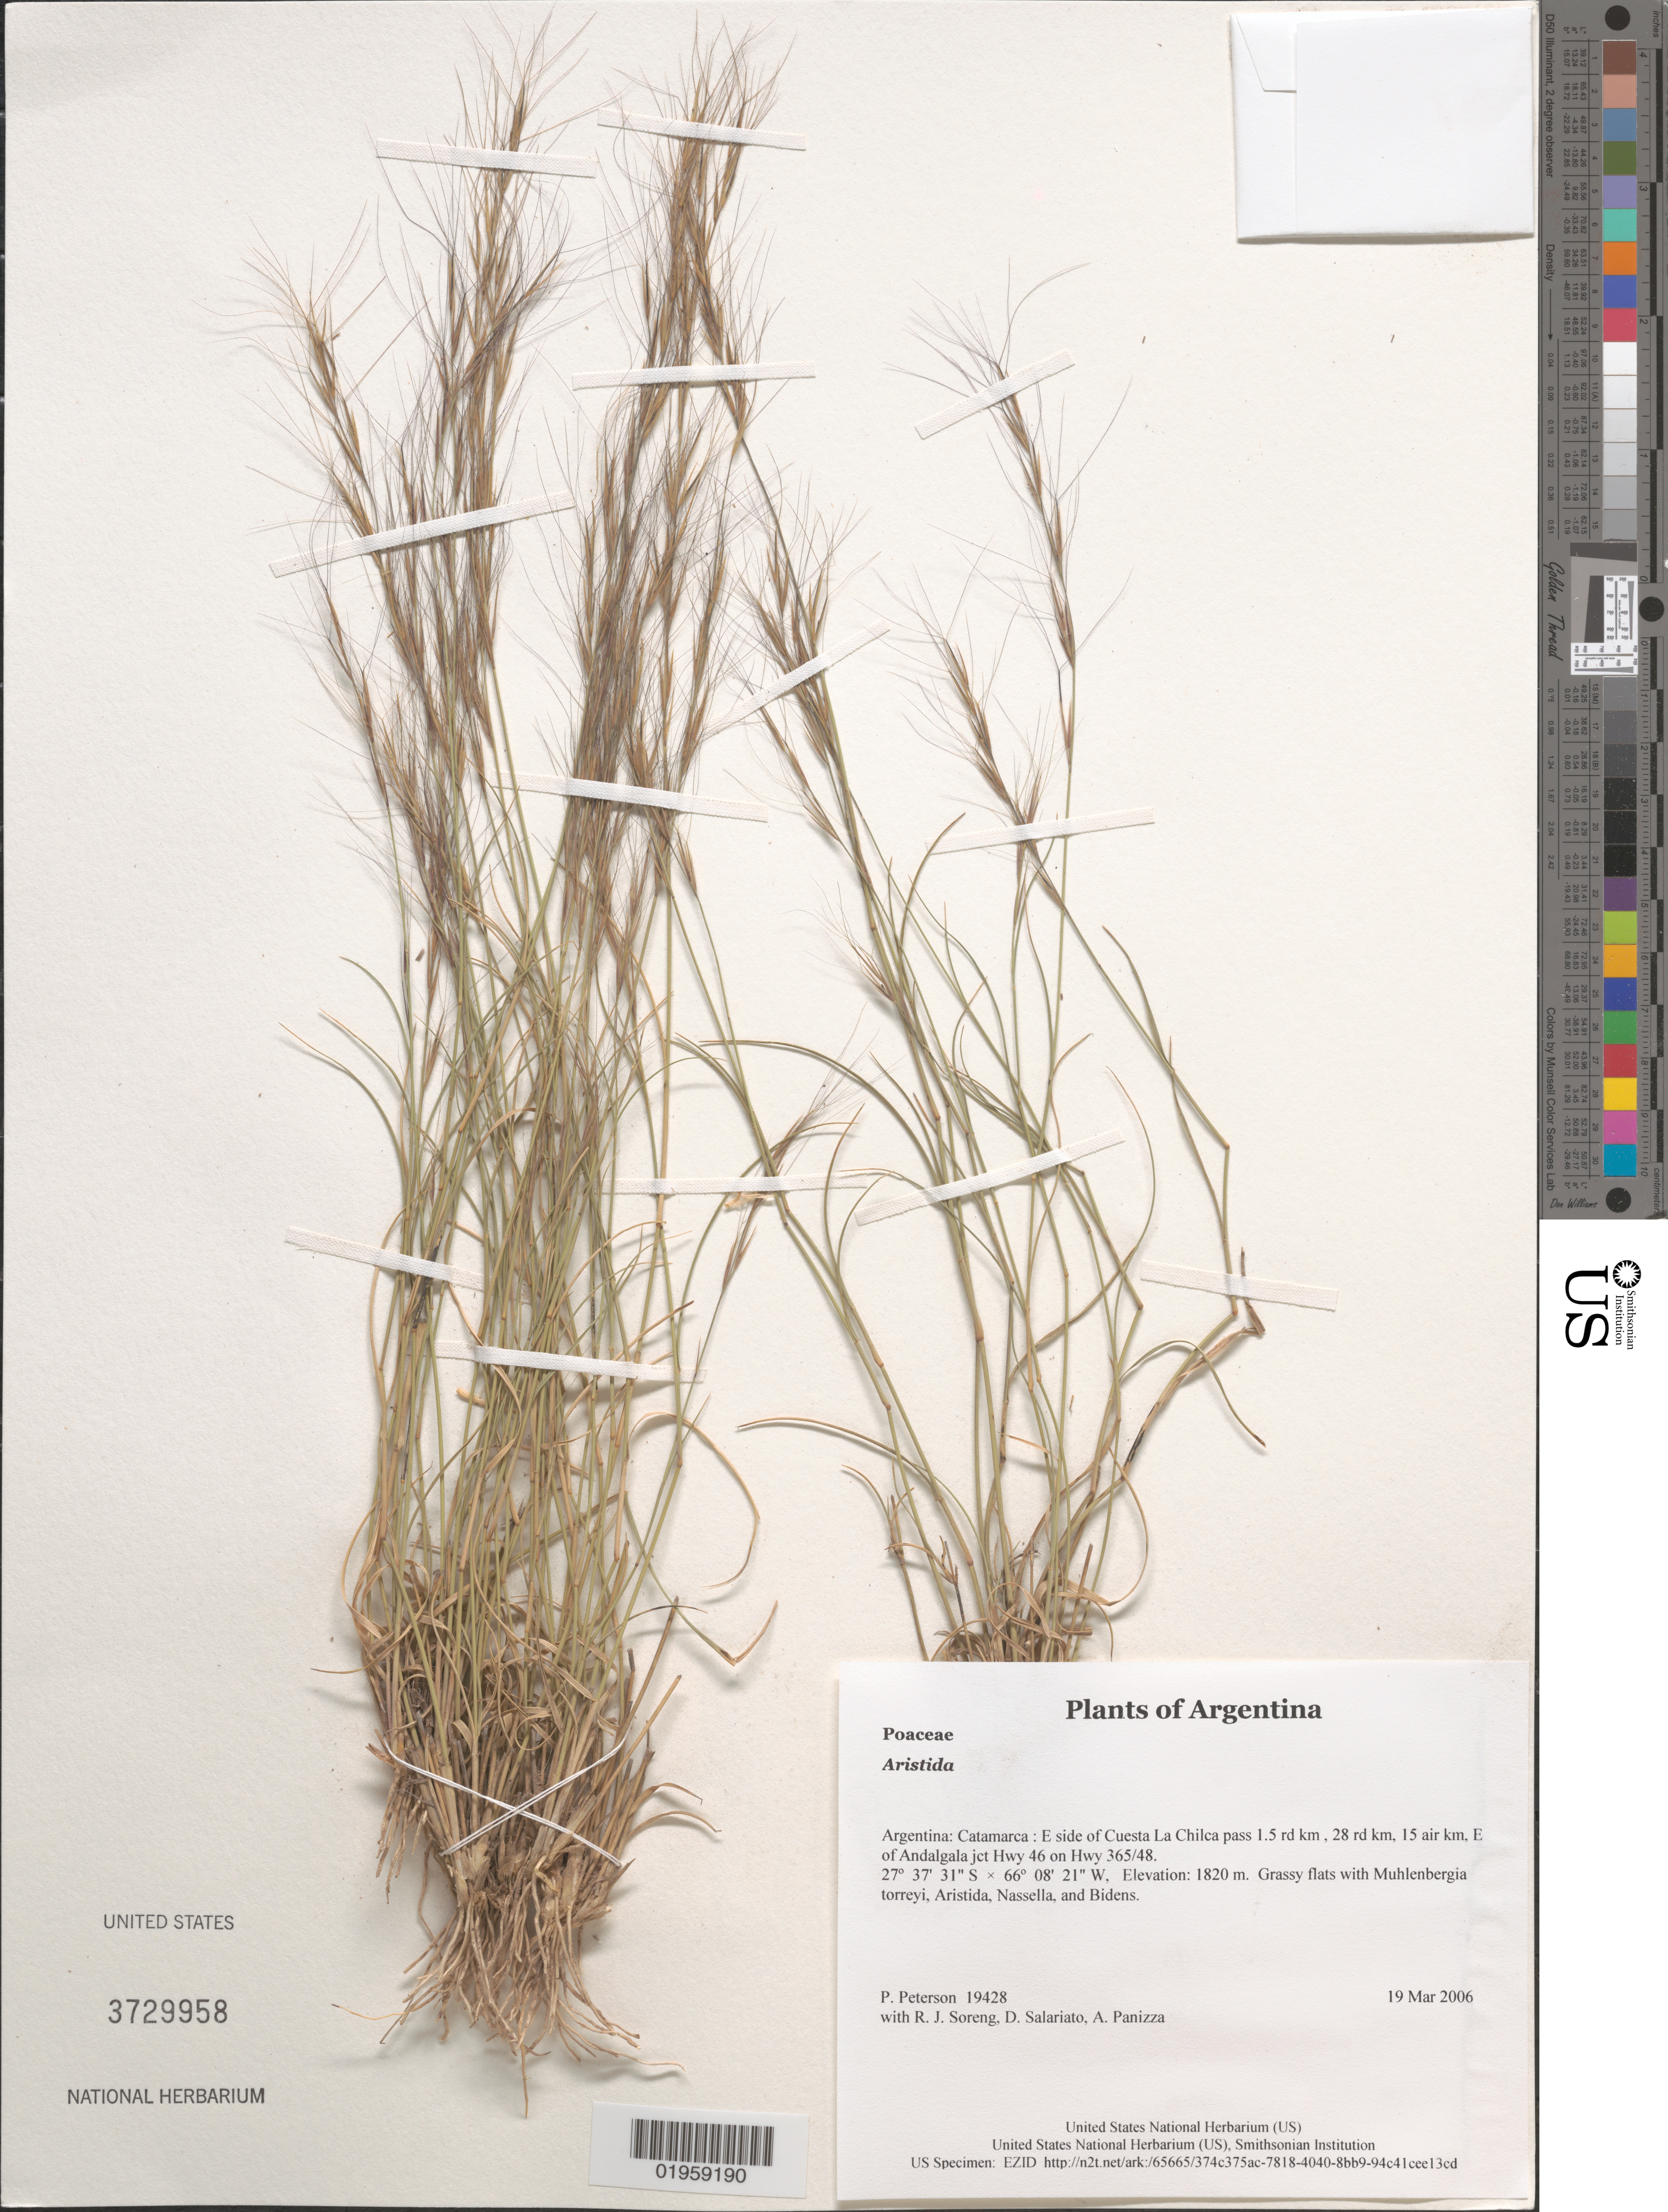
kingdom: Plantae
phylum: Tracheophyta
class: Liliopsida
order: Poales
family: Poaceae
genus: Aristida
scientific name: Aristida sp.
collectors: P. M. Peterson, R. J. Soreng, D. Salariato & A. Panizza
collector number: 19428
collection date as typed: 19 Mar 2006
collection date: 2006-03-19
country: Argentina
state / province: Catamarca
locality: E side of Cuesta La Chilca pass 1.5 rd km , 28 rd km, 15 air km, E of Andalgala jct Hwy 46 on Hwy 365/48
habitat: Grassy flats with Muhlenbergia torreyi, Aristida, Nassella, and Bidens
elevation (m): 1820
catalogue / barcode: US 3729958